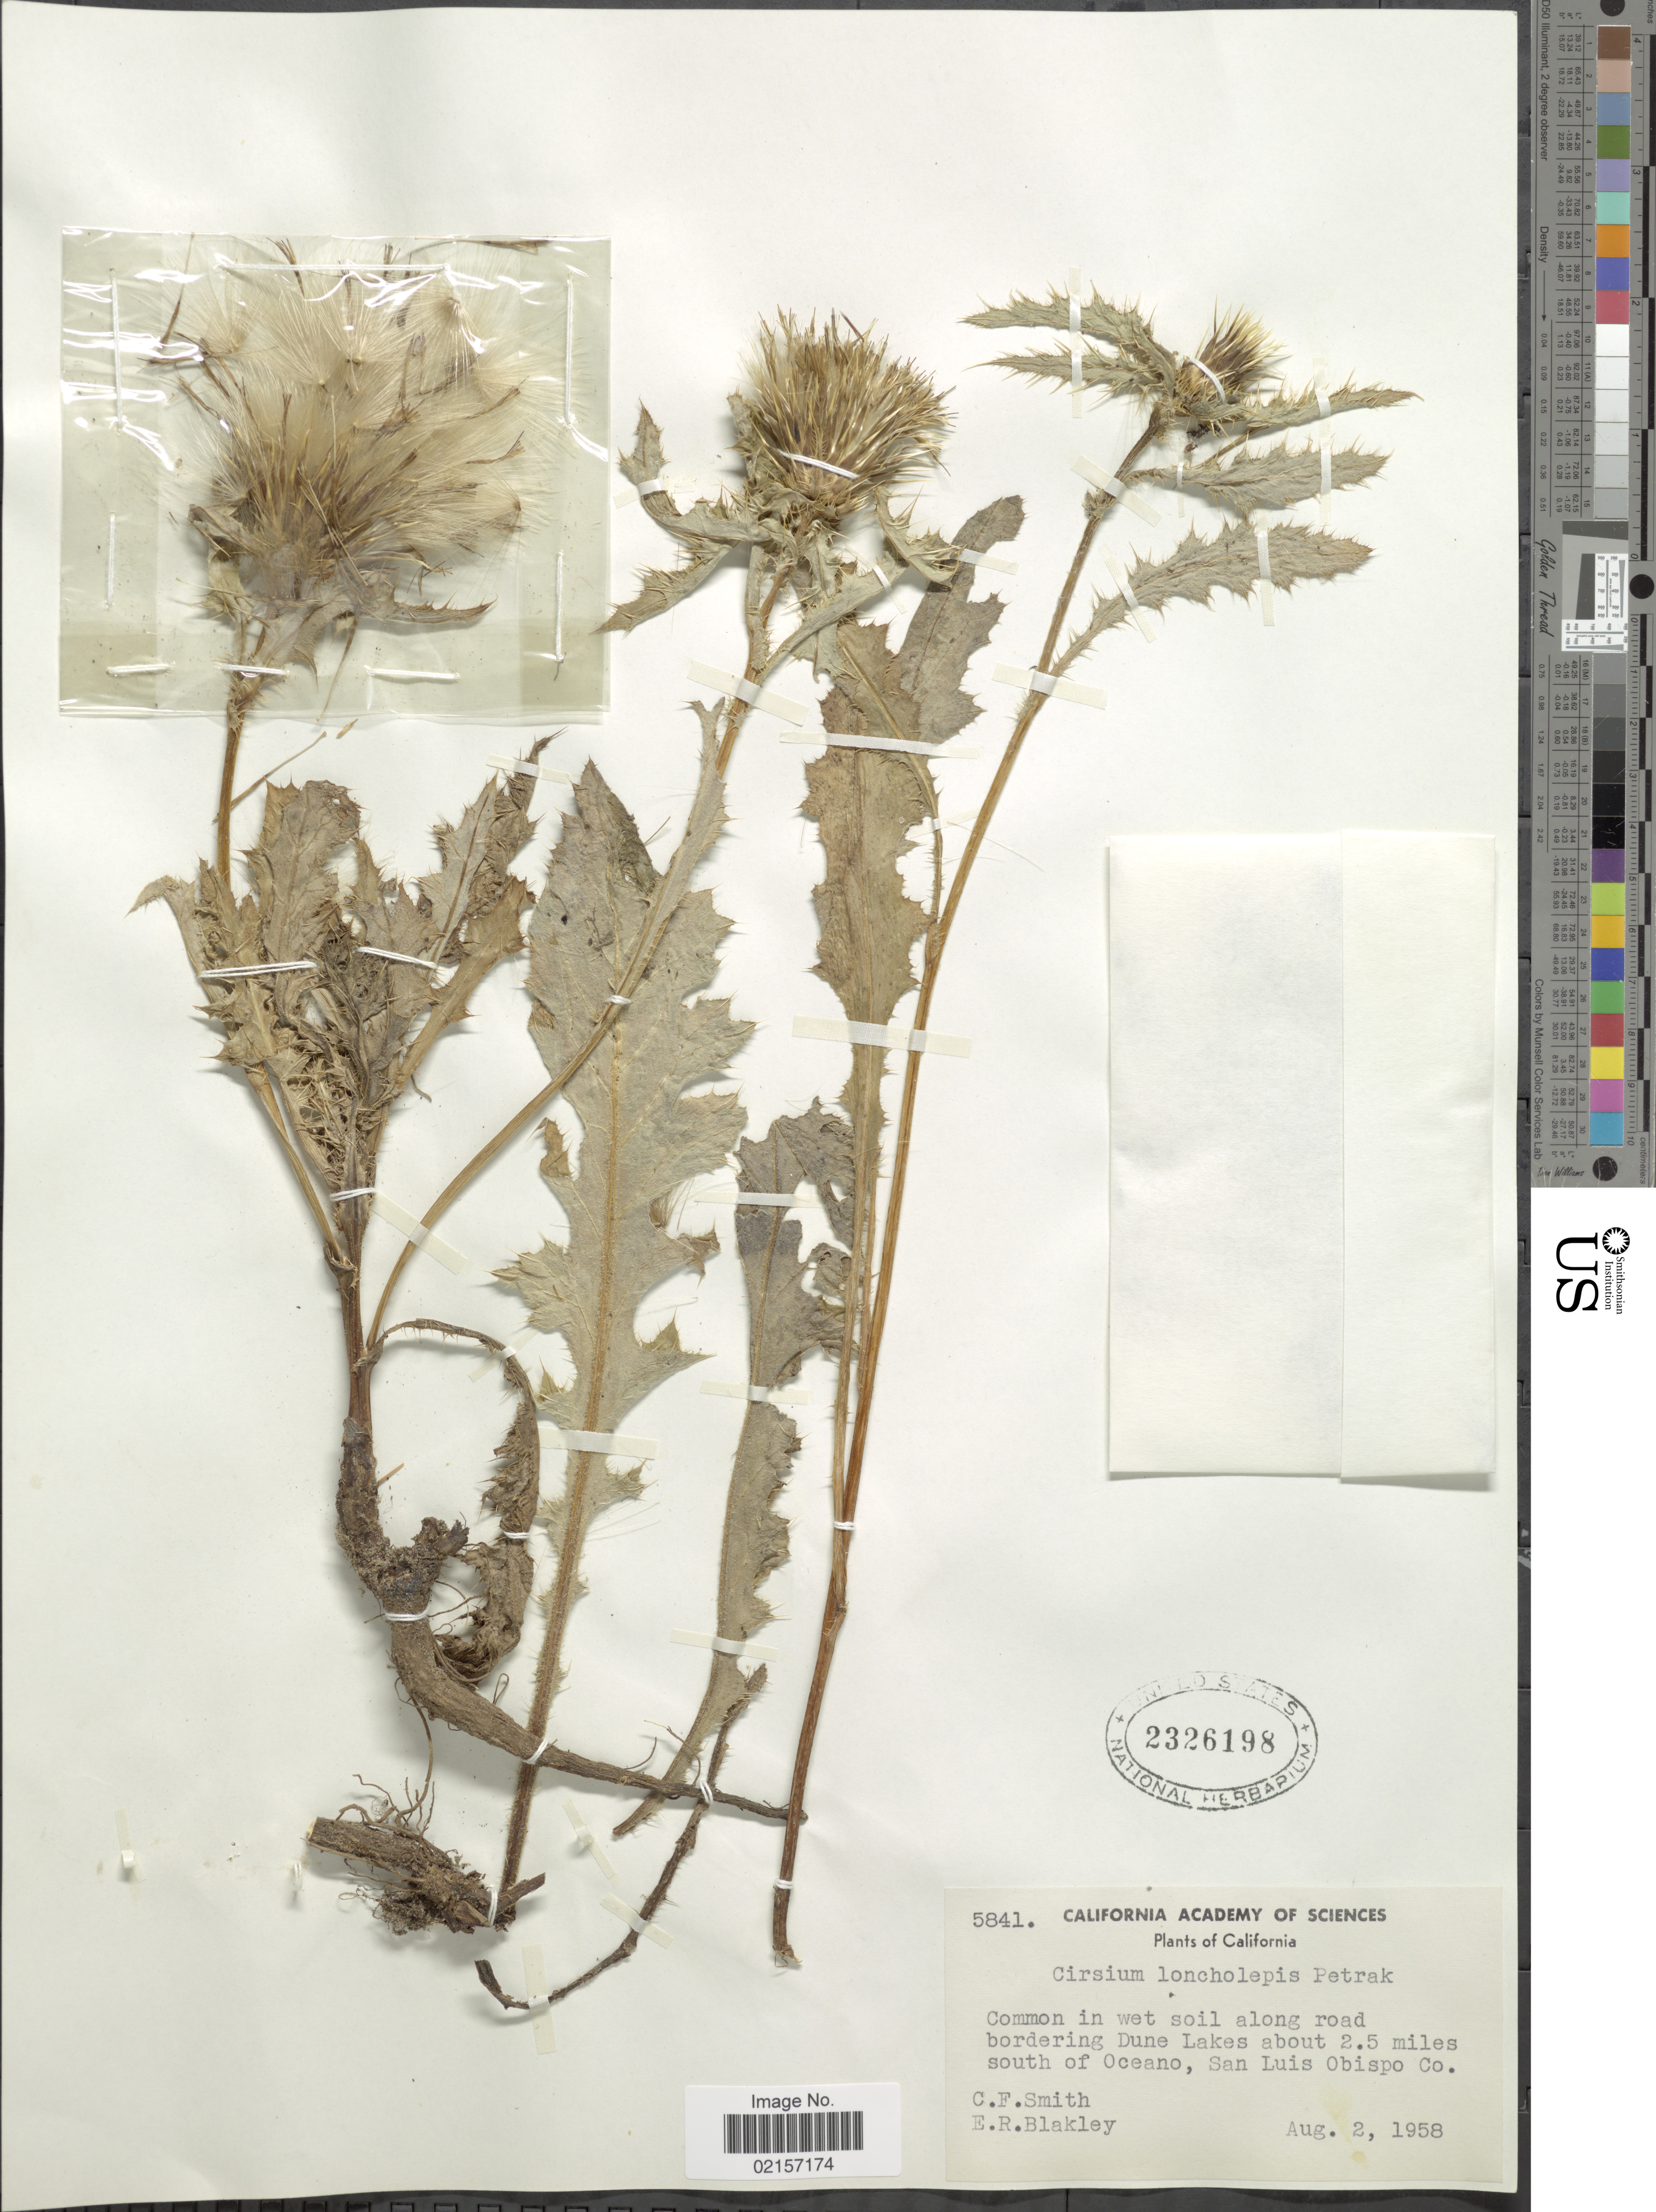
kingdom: Plantae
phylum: Tracheophyta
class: Magnoliopsida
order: Asterales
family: Asteraceae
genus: Cirsium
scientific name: Cirsium scariosum var. citrinum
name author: (Petr.) D.J. Keil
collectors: C. F. Smith & E. R. Blakley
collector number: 5841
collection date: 1958-08-02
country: United States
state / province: California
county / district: San Luis Obispo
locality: Common in wet soil along road bordering Dune Lakes about 2.5 miles south of Oceano, San Luis Obispo Co.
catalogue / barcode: US 2326198